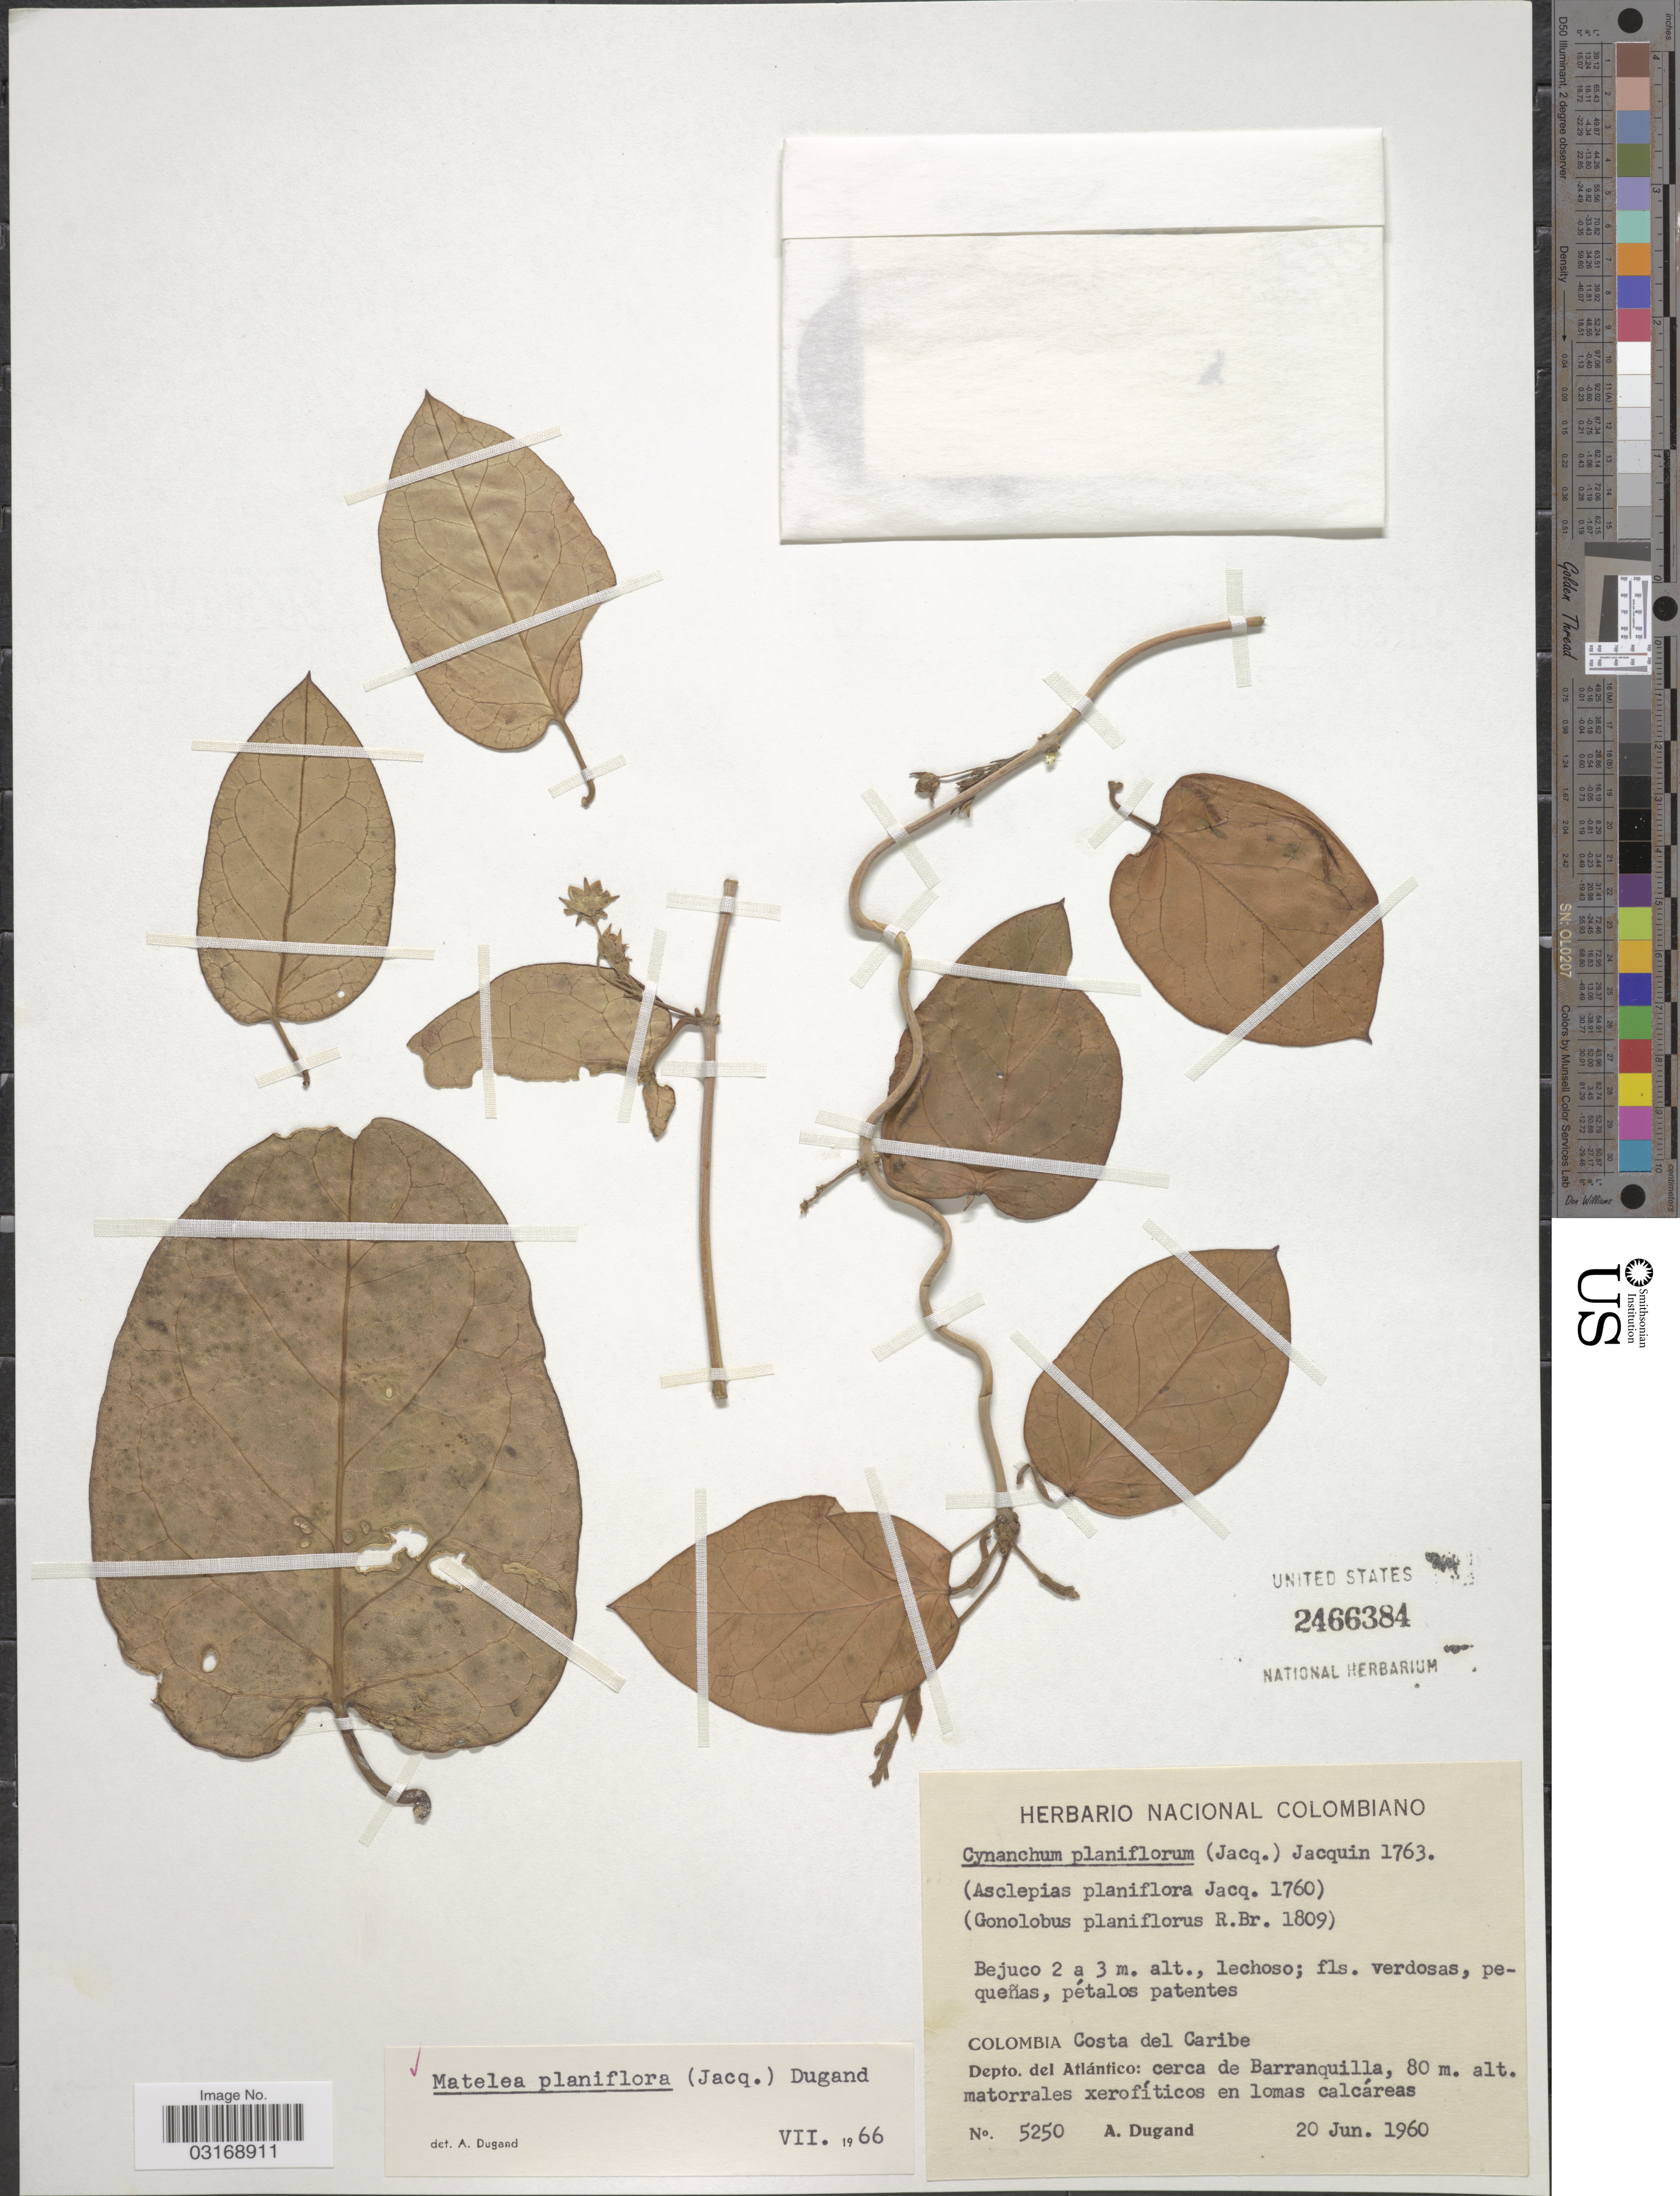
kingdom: Plantae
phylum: Tracheophyta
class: Magnoliopsida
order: Gentianales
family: Apocynaceae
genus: Matelea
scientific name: Matelea planiflora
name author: (Jacq.) Dugand G.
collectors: A. Dugand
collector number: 5250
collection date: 1960-06-20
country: Colombia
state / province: Atlántico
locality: Costa del Caribe. Depto. del Atlántico: cerca de Barranquilla.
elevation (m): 80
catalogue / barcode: US 2466384